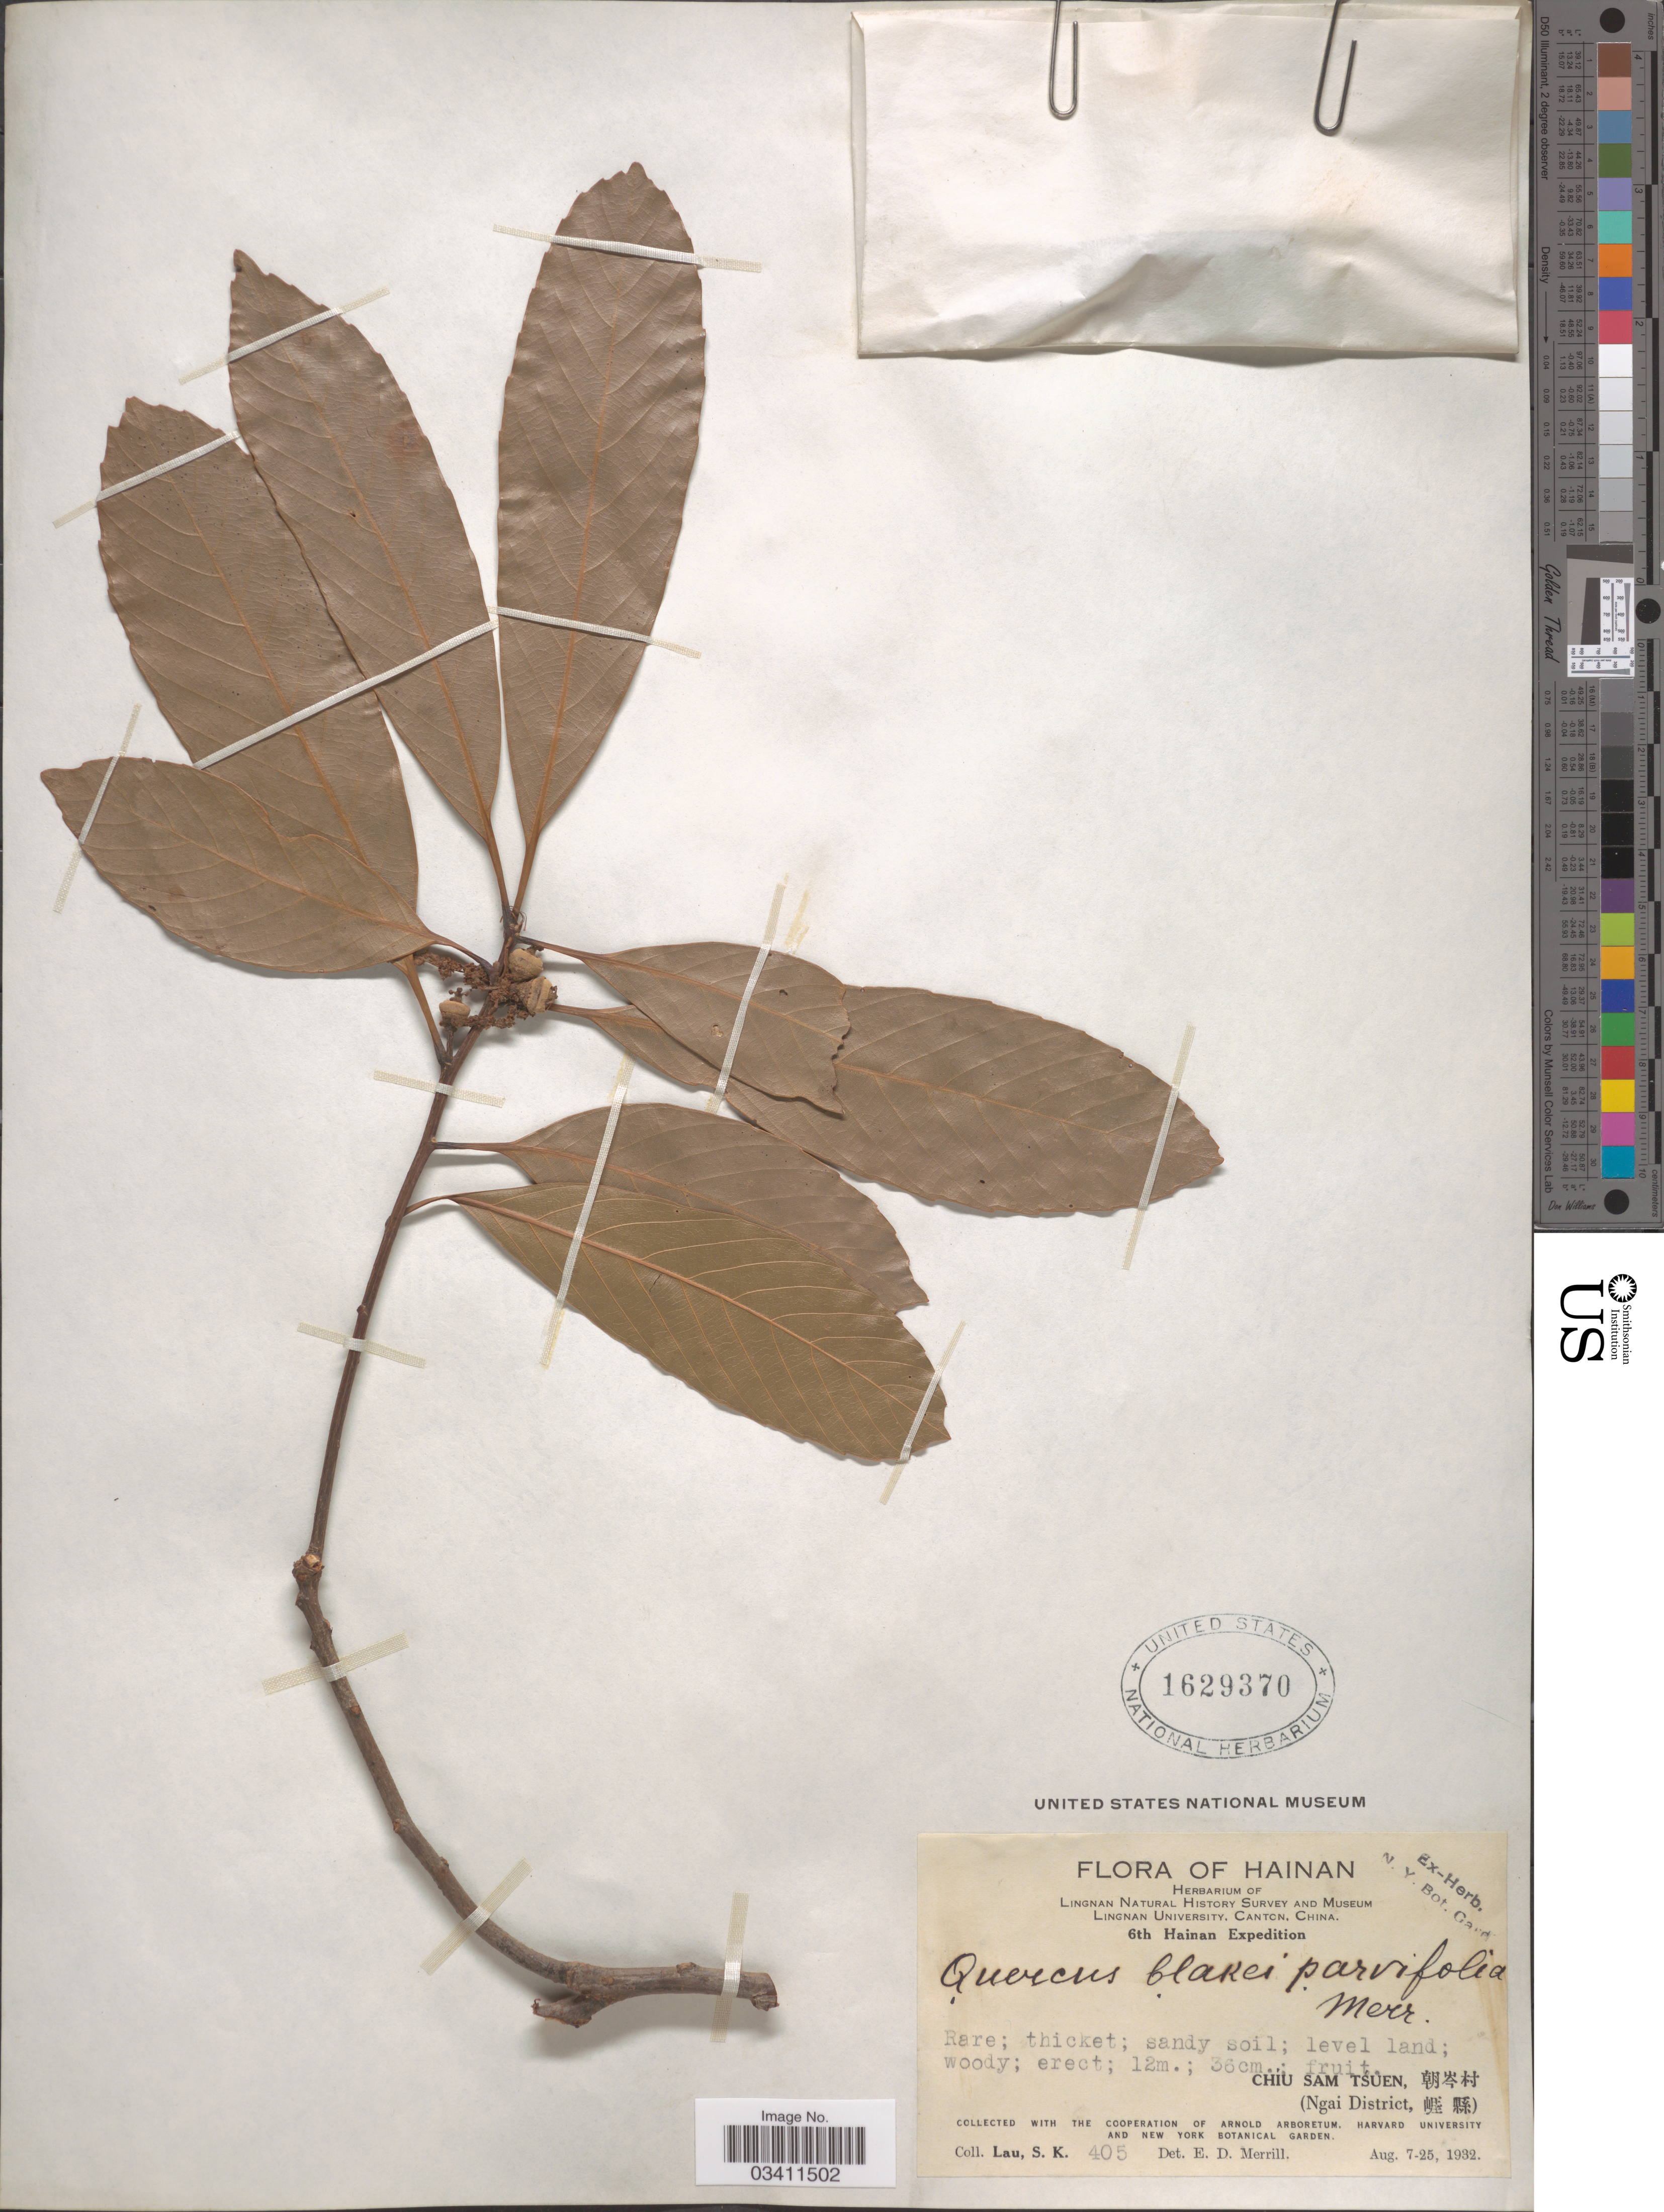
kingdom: Plantae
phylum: Tracheophyta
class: Magnoliopsida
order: Fagales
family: Fagaceae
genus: Quercus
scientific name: Quercus blakei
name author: Skan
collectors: S. K. Lau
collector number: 405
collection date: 1932-08-07/1932-08-25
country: China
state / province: Hainan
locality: Chiu Sam Tsuen. (Ngai District).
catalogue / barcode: US 1629370